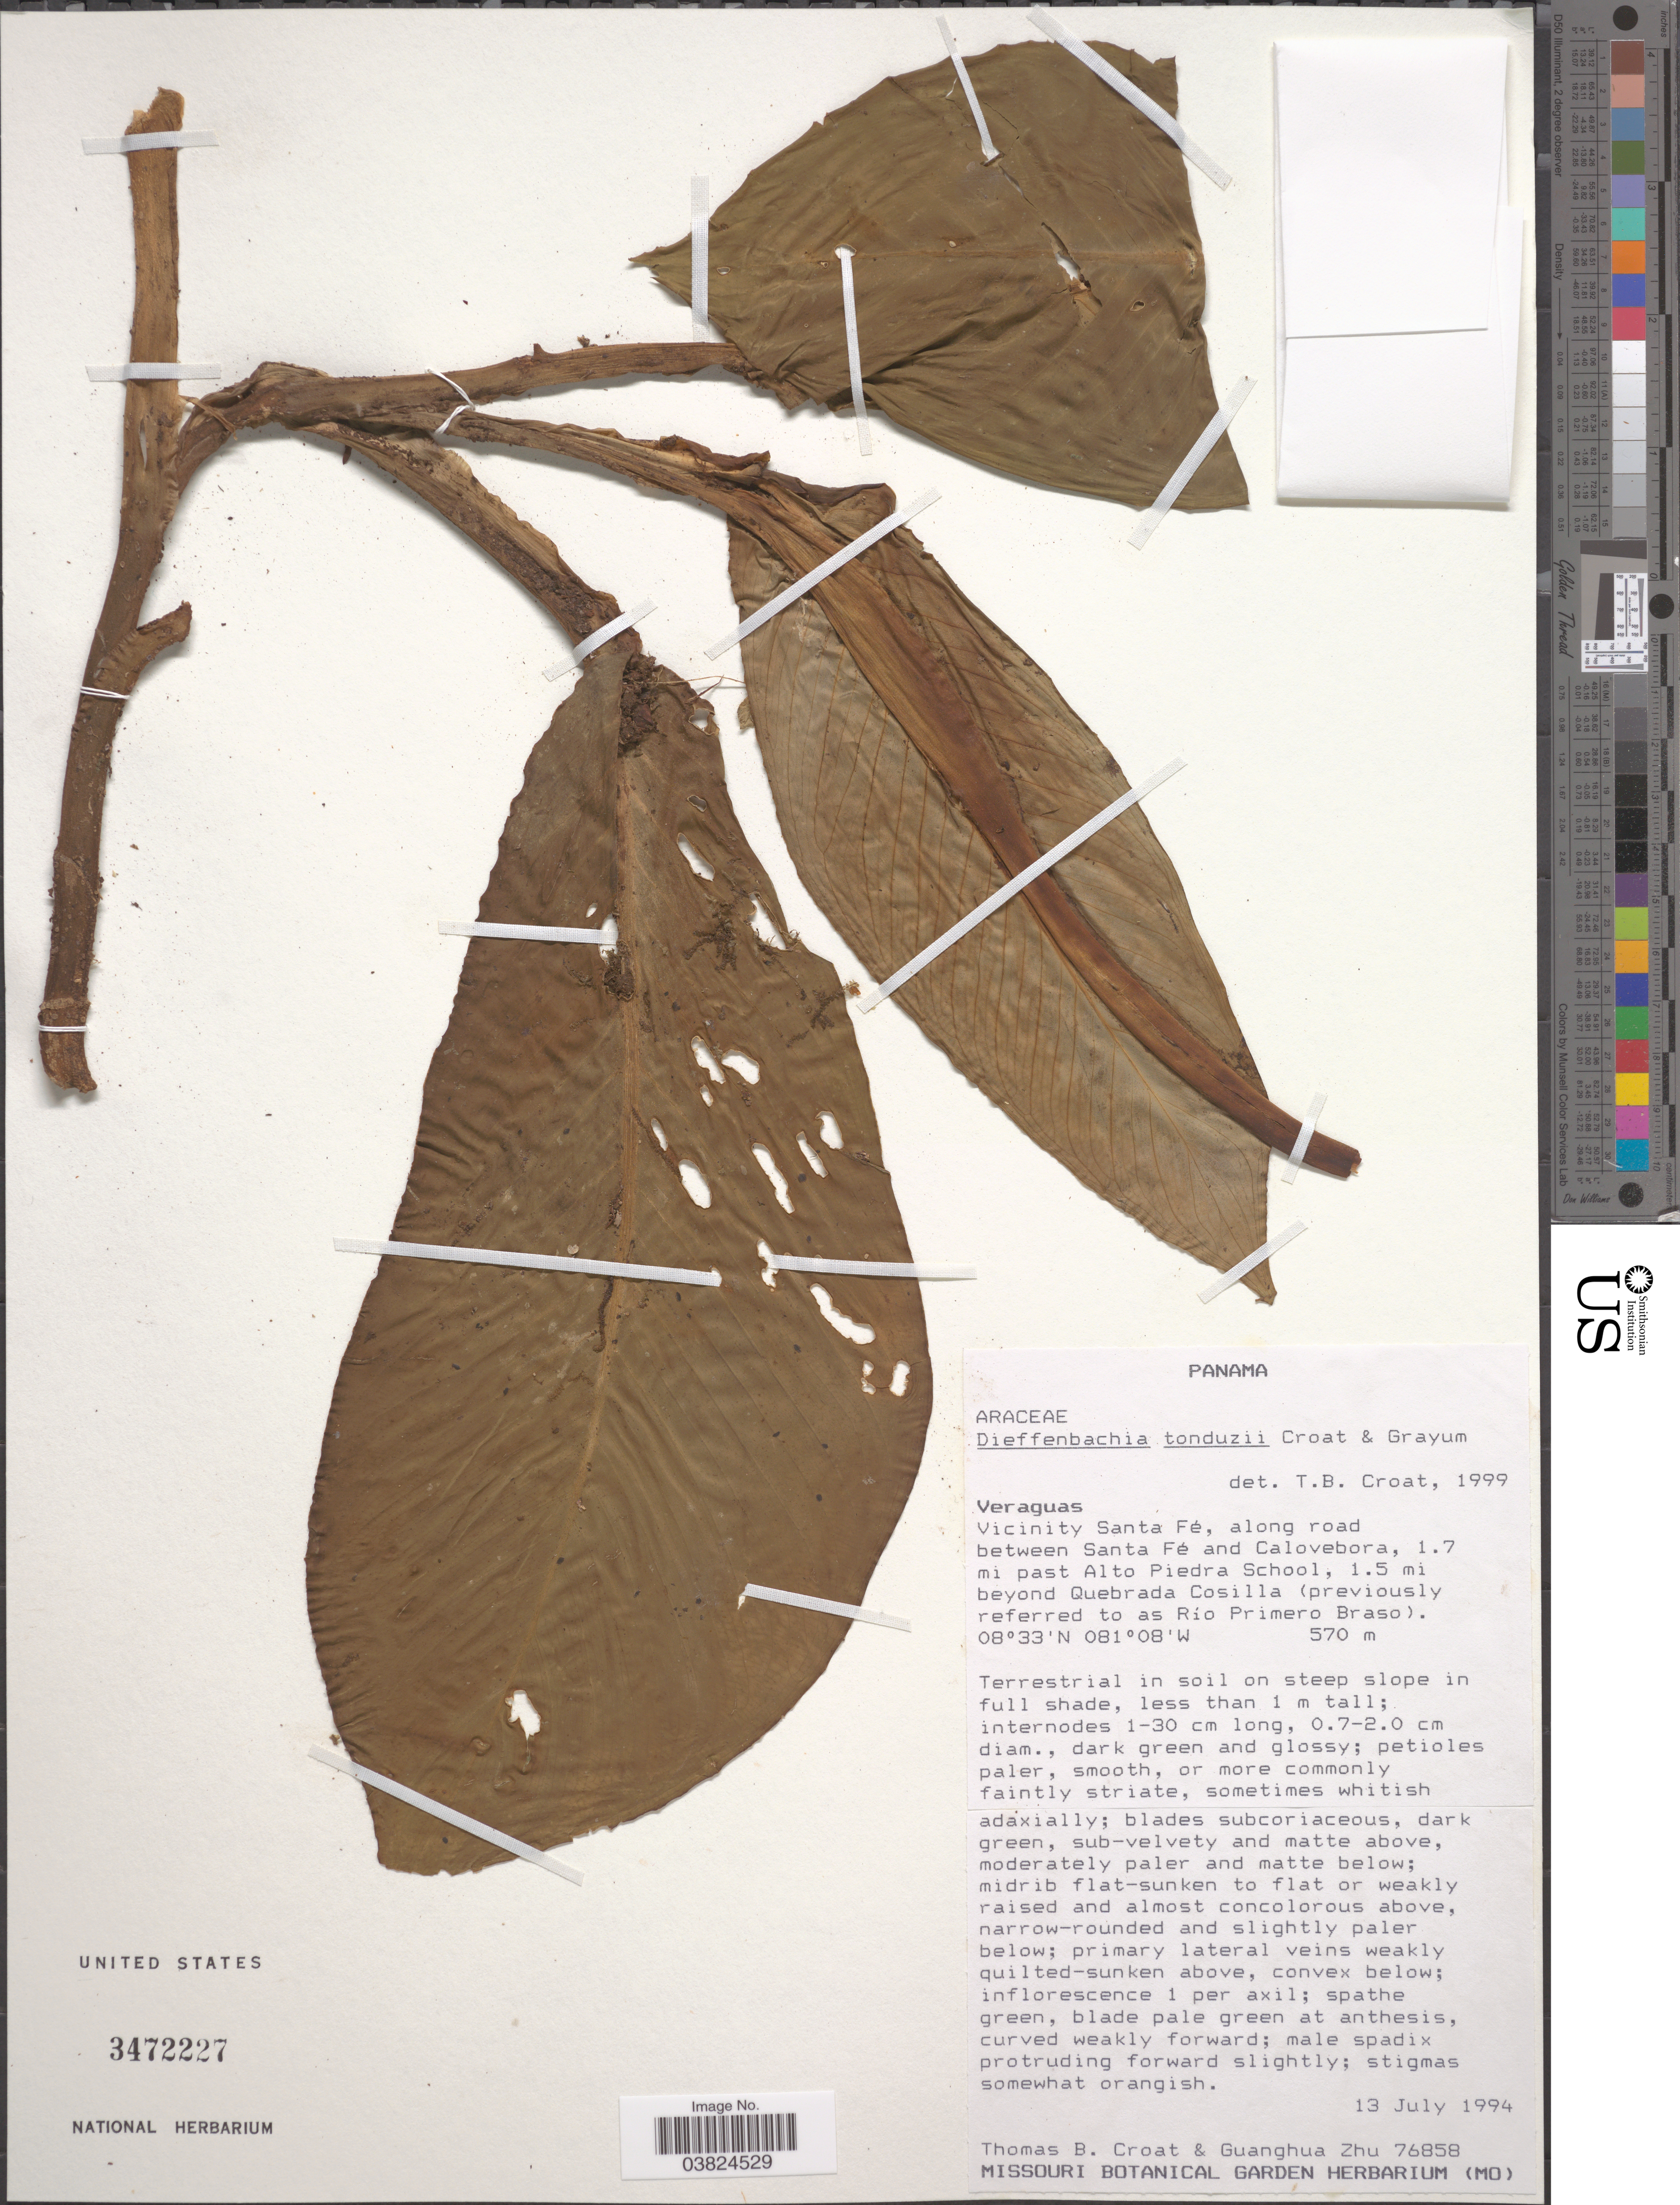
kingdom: Plantae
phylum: Tracheophyta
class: Liliopsida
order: Alismatales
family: Araceae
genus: Dieffenbachia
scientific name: Dieffenbachia tonduzii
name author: Croat & Grayum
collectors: T. B. Croat & G. Zhu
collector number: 76858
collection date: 1994-07-13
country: Panama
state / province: Veraguas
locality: Vicinity Santa Fé, along road between Santa Fé and Calovebora, 1.7 mi past Alto Piedra School, 1.5 mi beyond Quebrada Cosilla (previously referred to as Río Primero Braso).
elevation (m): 570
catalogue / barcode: US 3472227